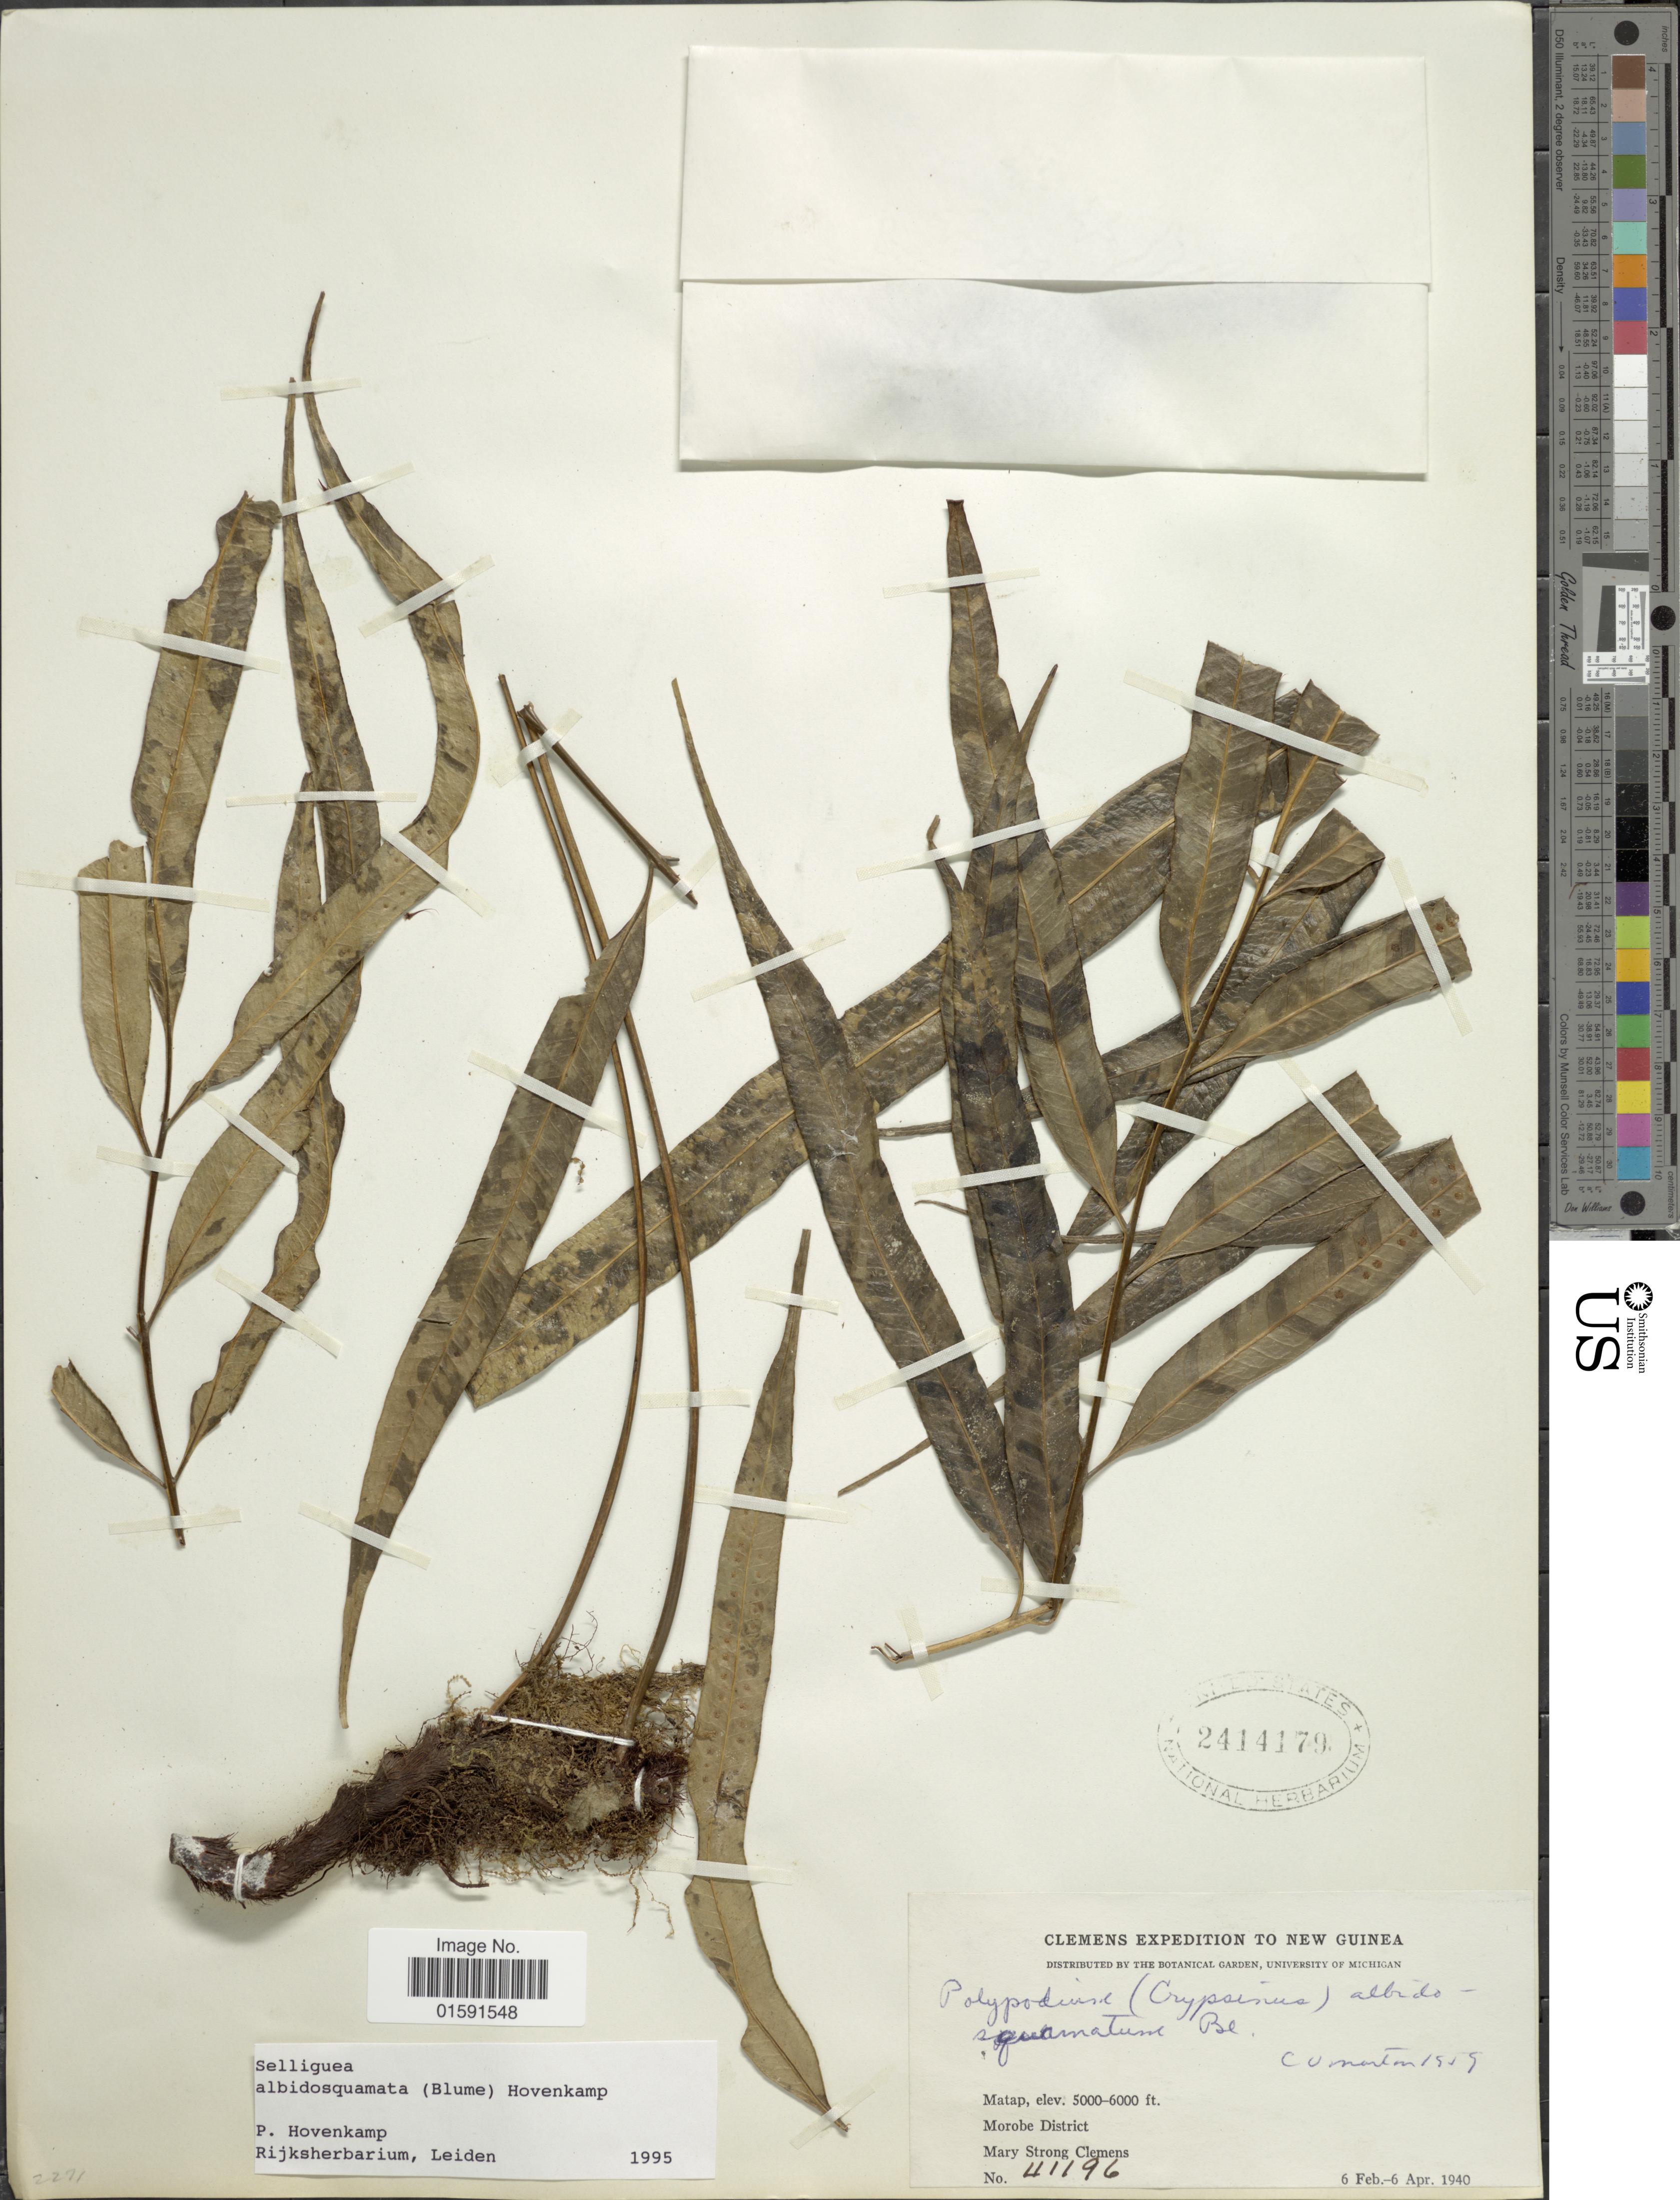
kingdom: Plantae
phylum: Tracheophyta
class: Polypodiopsida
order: Polypodiales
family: Polypodiaceae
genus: Selliguea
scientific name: Selliguea albidosquamata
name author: (Blume) Parris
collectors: M. S. Clemens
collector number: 41196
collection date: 1940-02-06/1940-04-06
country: Papua New Guinea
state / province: Morobe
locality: Matap, Morobe District. New Guinea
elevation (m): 1524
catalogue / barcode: US 2414179